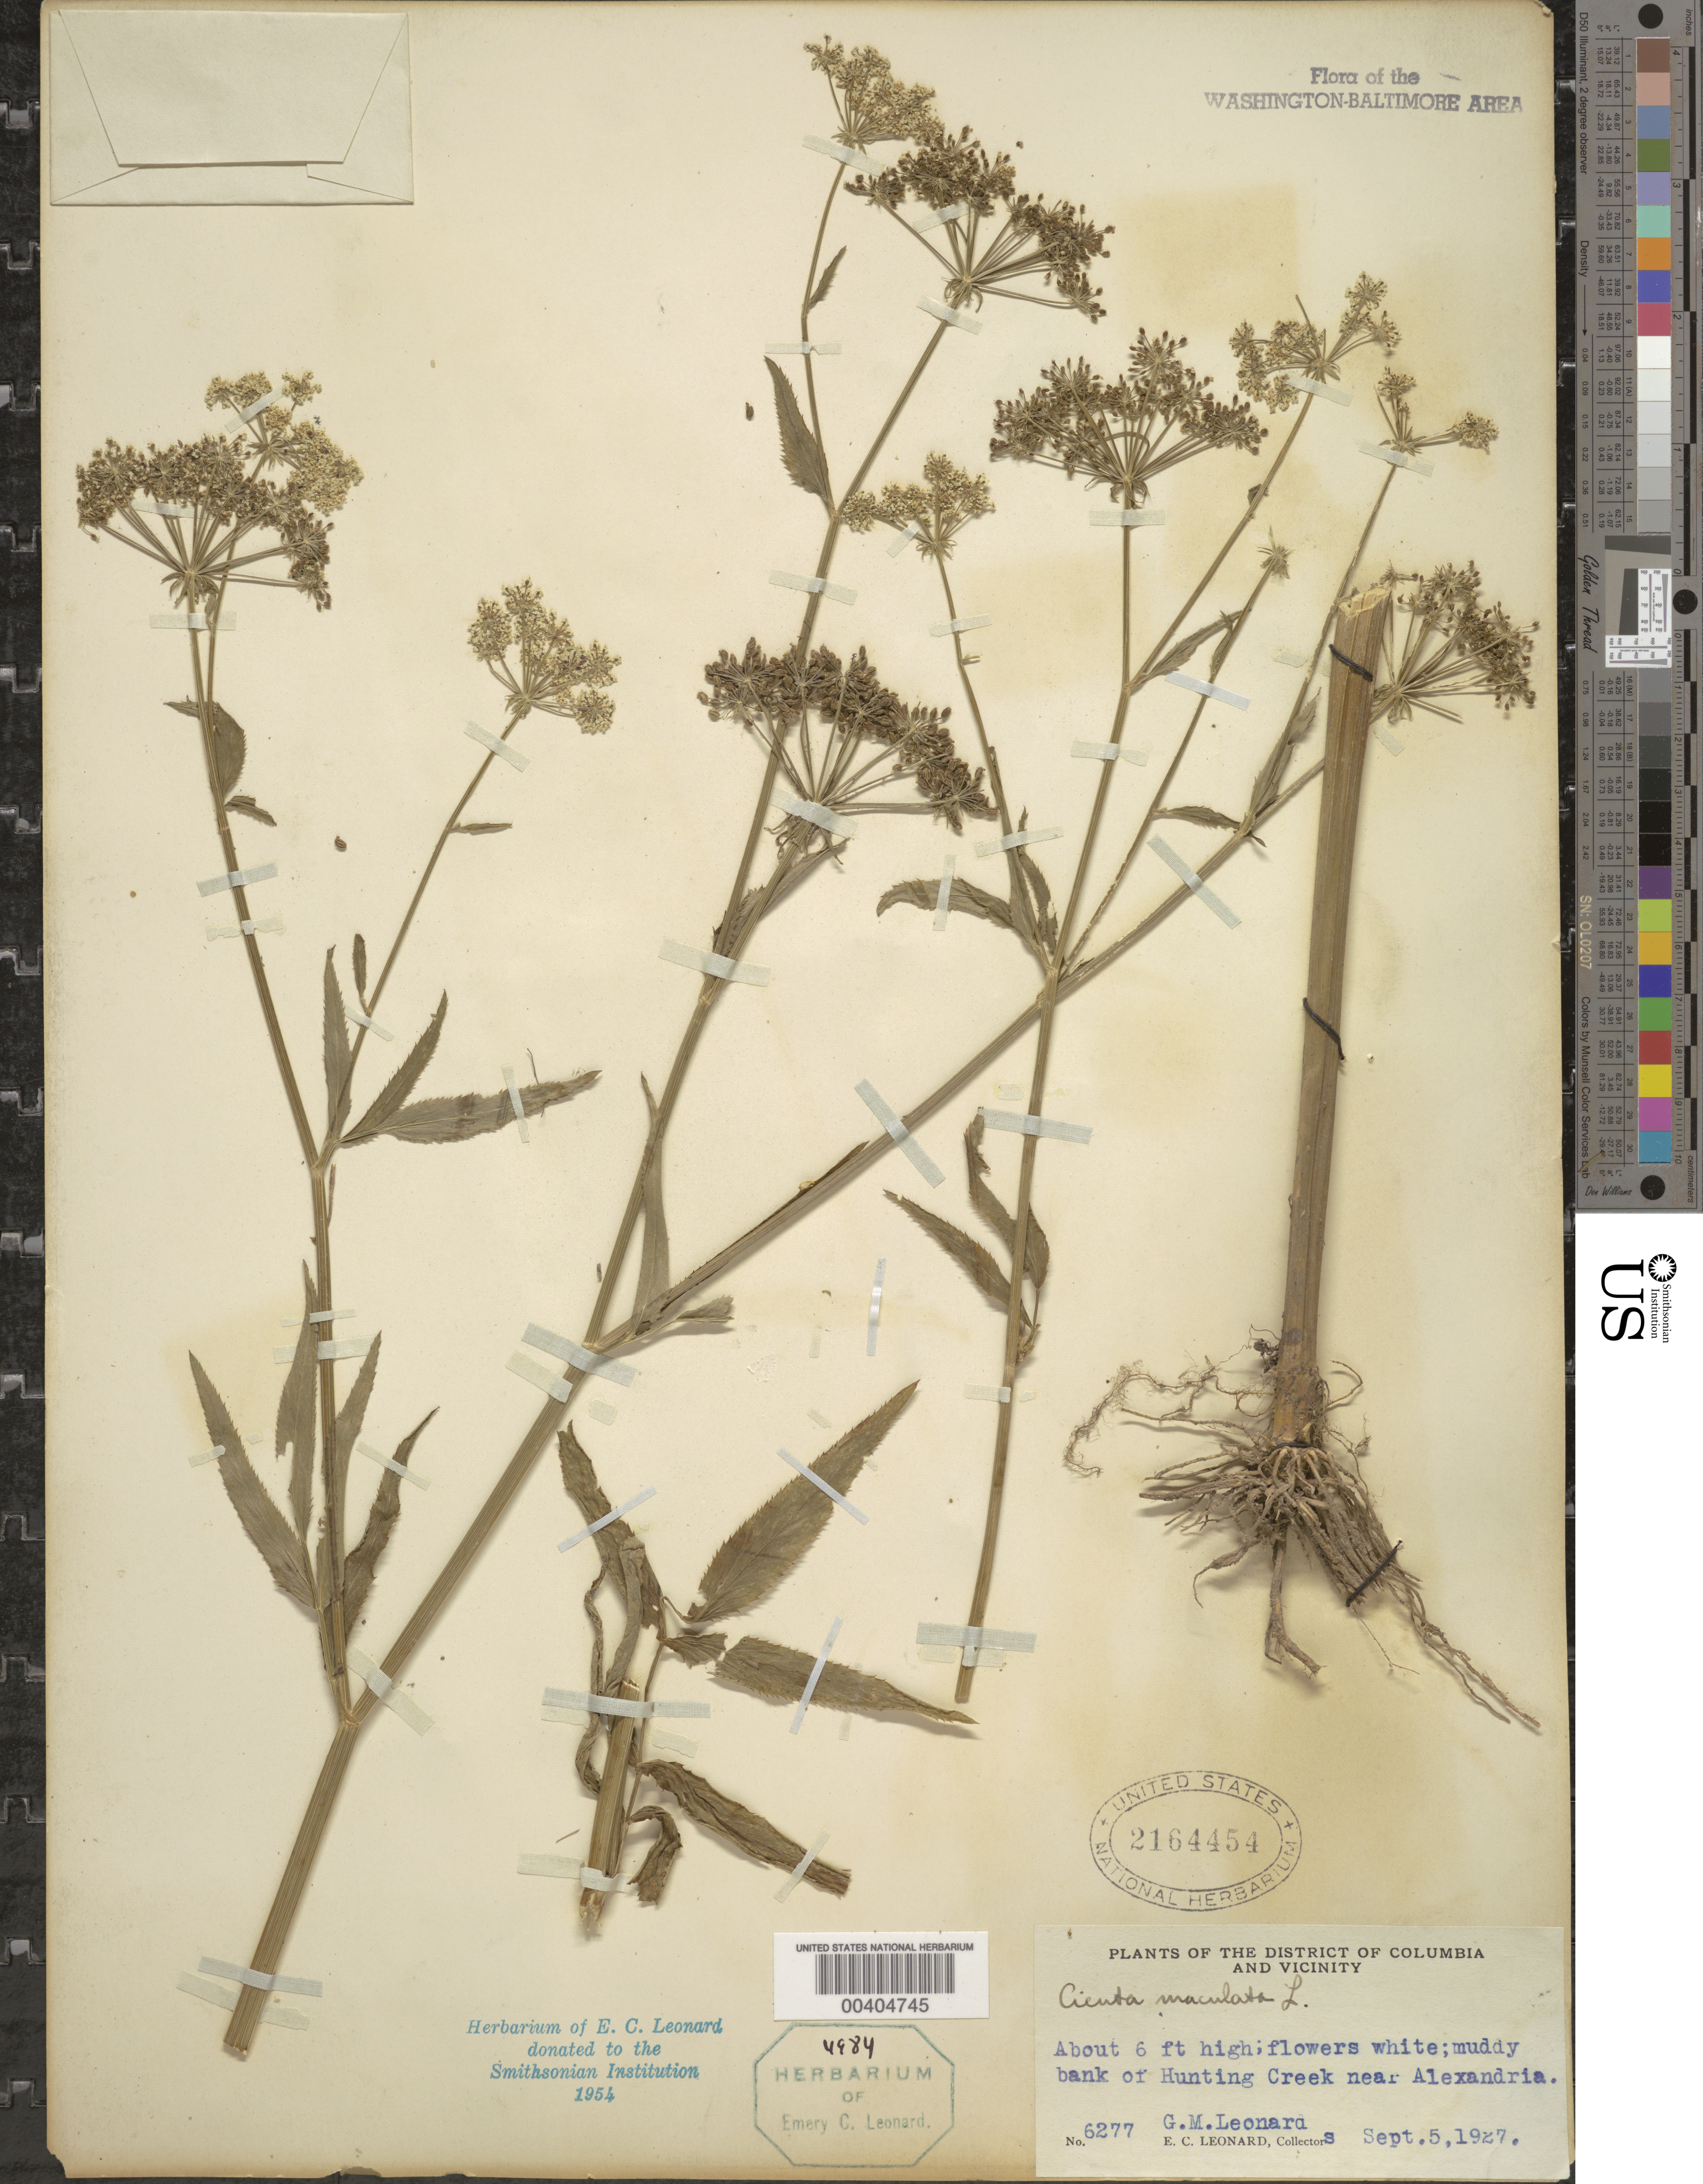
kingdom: Plantae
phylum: Tracheophyta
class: Magnoliopsida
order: Apiales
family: Apiaceae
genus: Cicuta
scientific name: Cicuta maculata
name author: L.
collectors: G. M. Leonard & E. C. Leonard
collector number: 6277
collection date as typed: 05 Sep 1927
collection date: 1927-09-05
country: United States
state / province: Virginia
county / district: Fairfax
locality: Hunting Creek, near Alexandria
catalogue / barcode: US 2164454